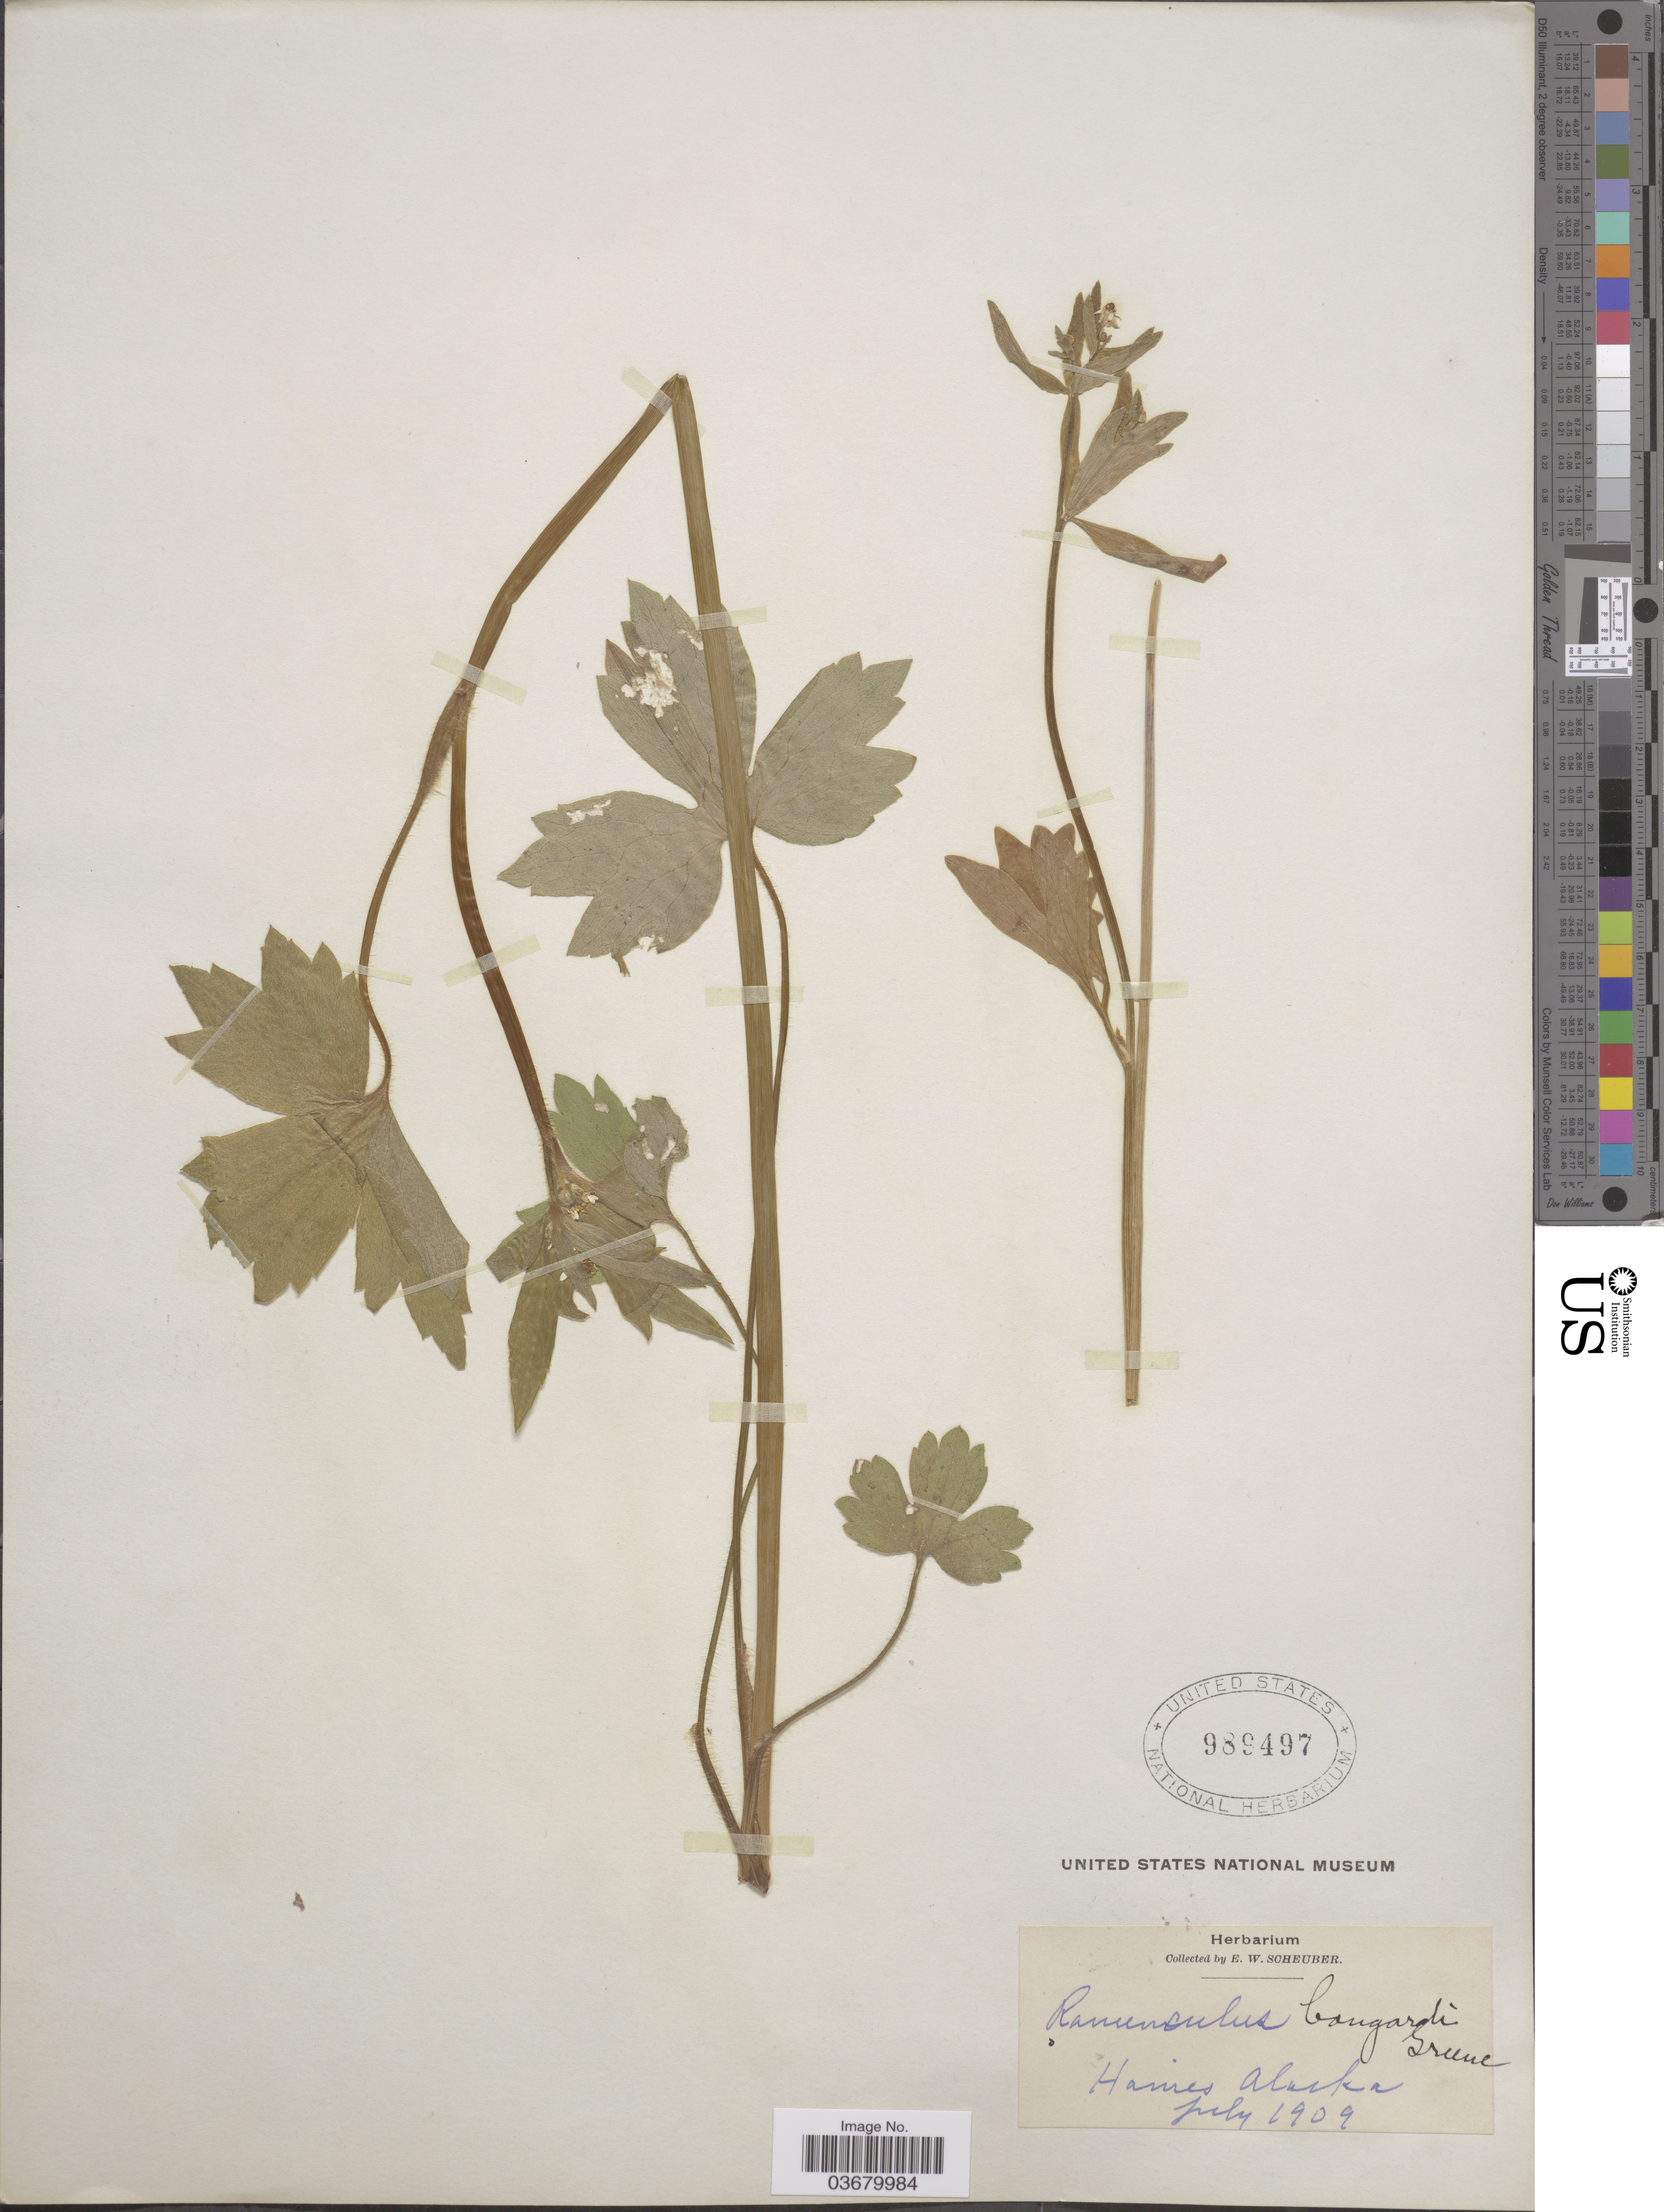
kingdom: Plantae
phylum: Tracheophyta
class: Magnoliopsida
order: Ranunculales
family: Ranunculaceae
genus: Ranunculus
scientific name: Ranunculus bongardii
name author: Greene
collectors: E. Scheuber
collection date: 1909-07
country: United States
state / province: Alaska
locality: Haines.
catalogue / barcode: US 989497